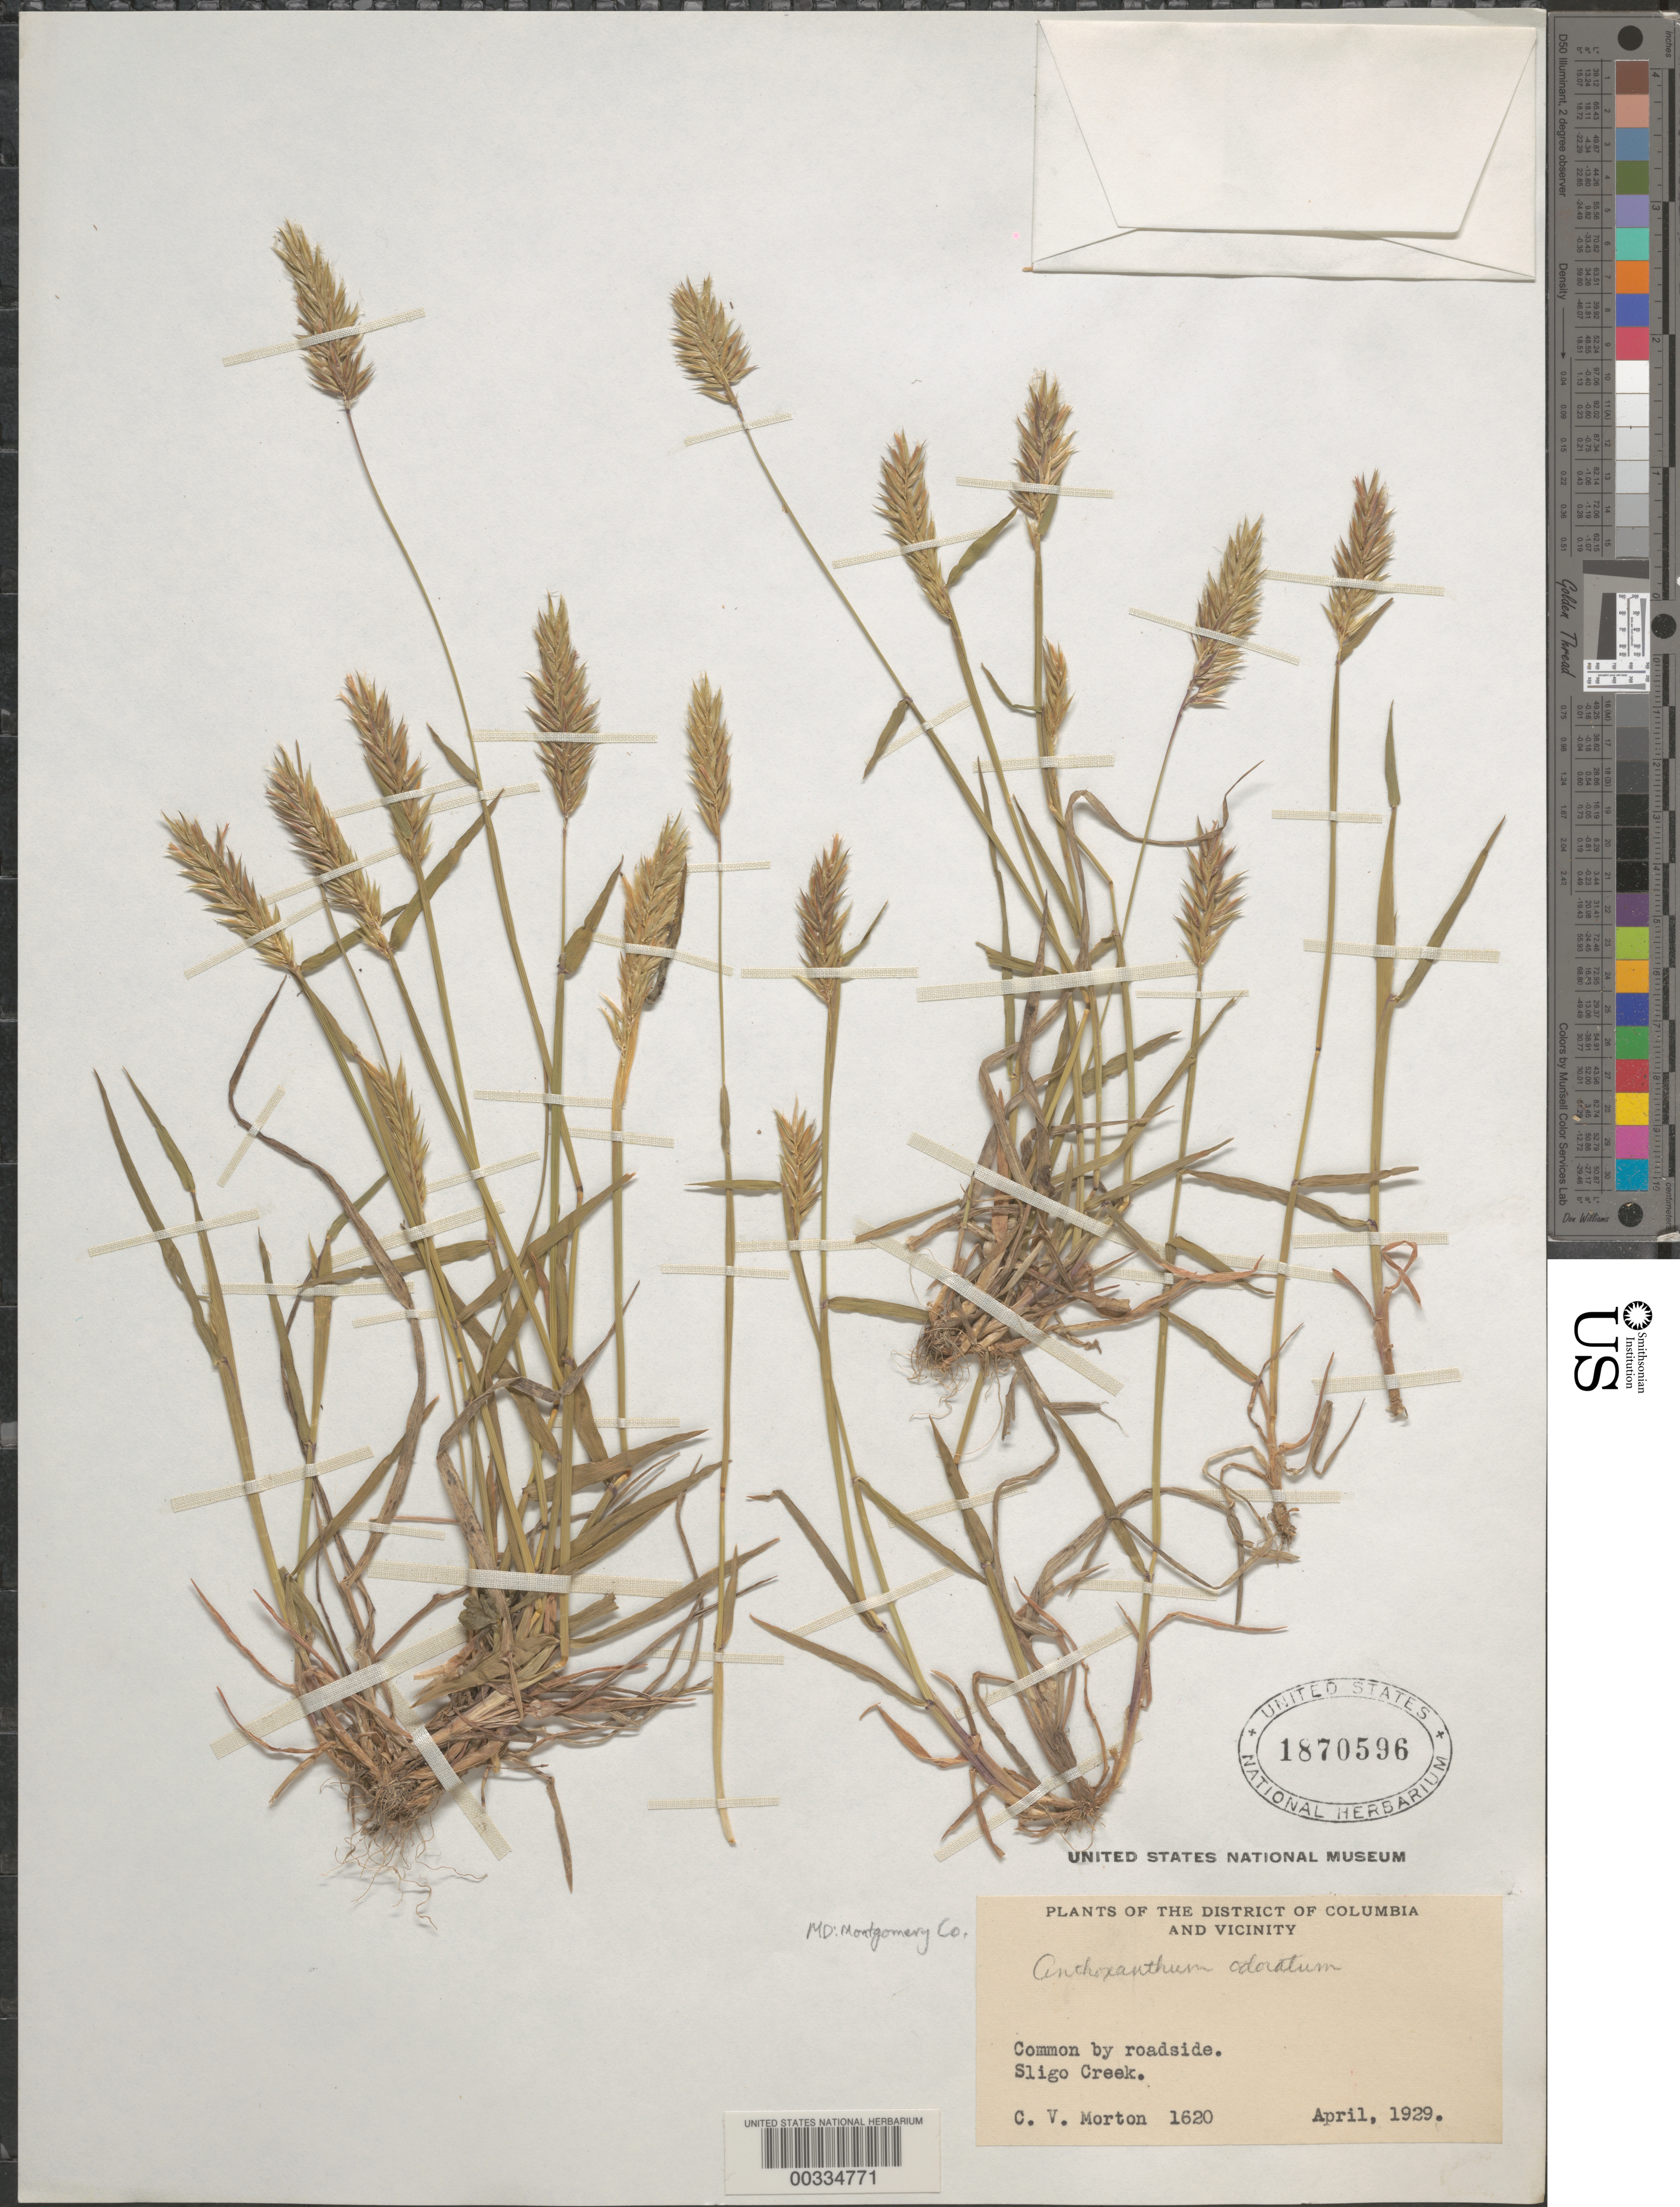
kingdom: Plantae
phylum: Tracheophyta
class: Liliopsida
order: Poales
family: Poaceae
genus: Anthoxanthum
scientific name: Anthoxanthum odoratum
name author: L.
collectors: C. V. Morton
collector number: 1620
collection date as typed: Apr 1929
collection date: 1929-04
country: United States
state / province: Maryland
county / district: Prince George's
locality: Sligo Creek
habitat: Roadside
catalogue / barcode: US 1870596